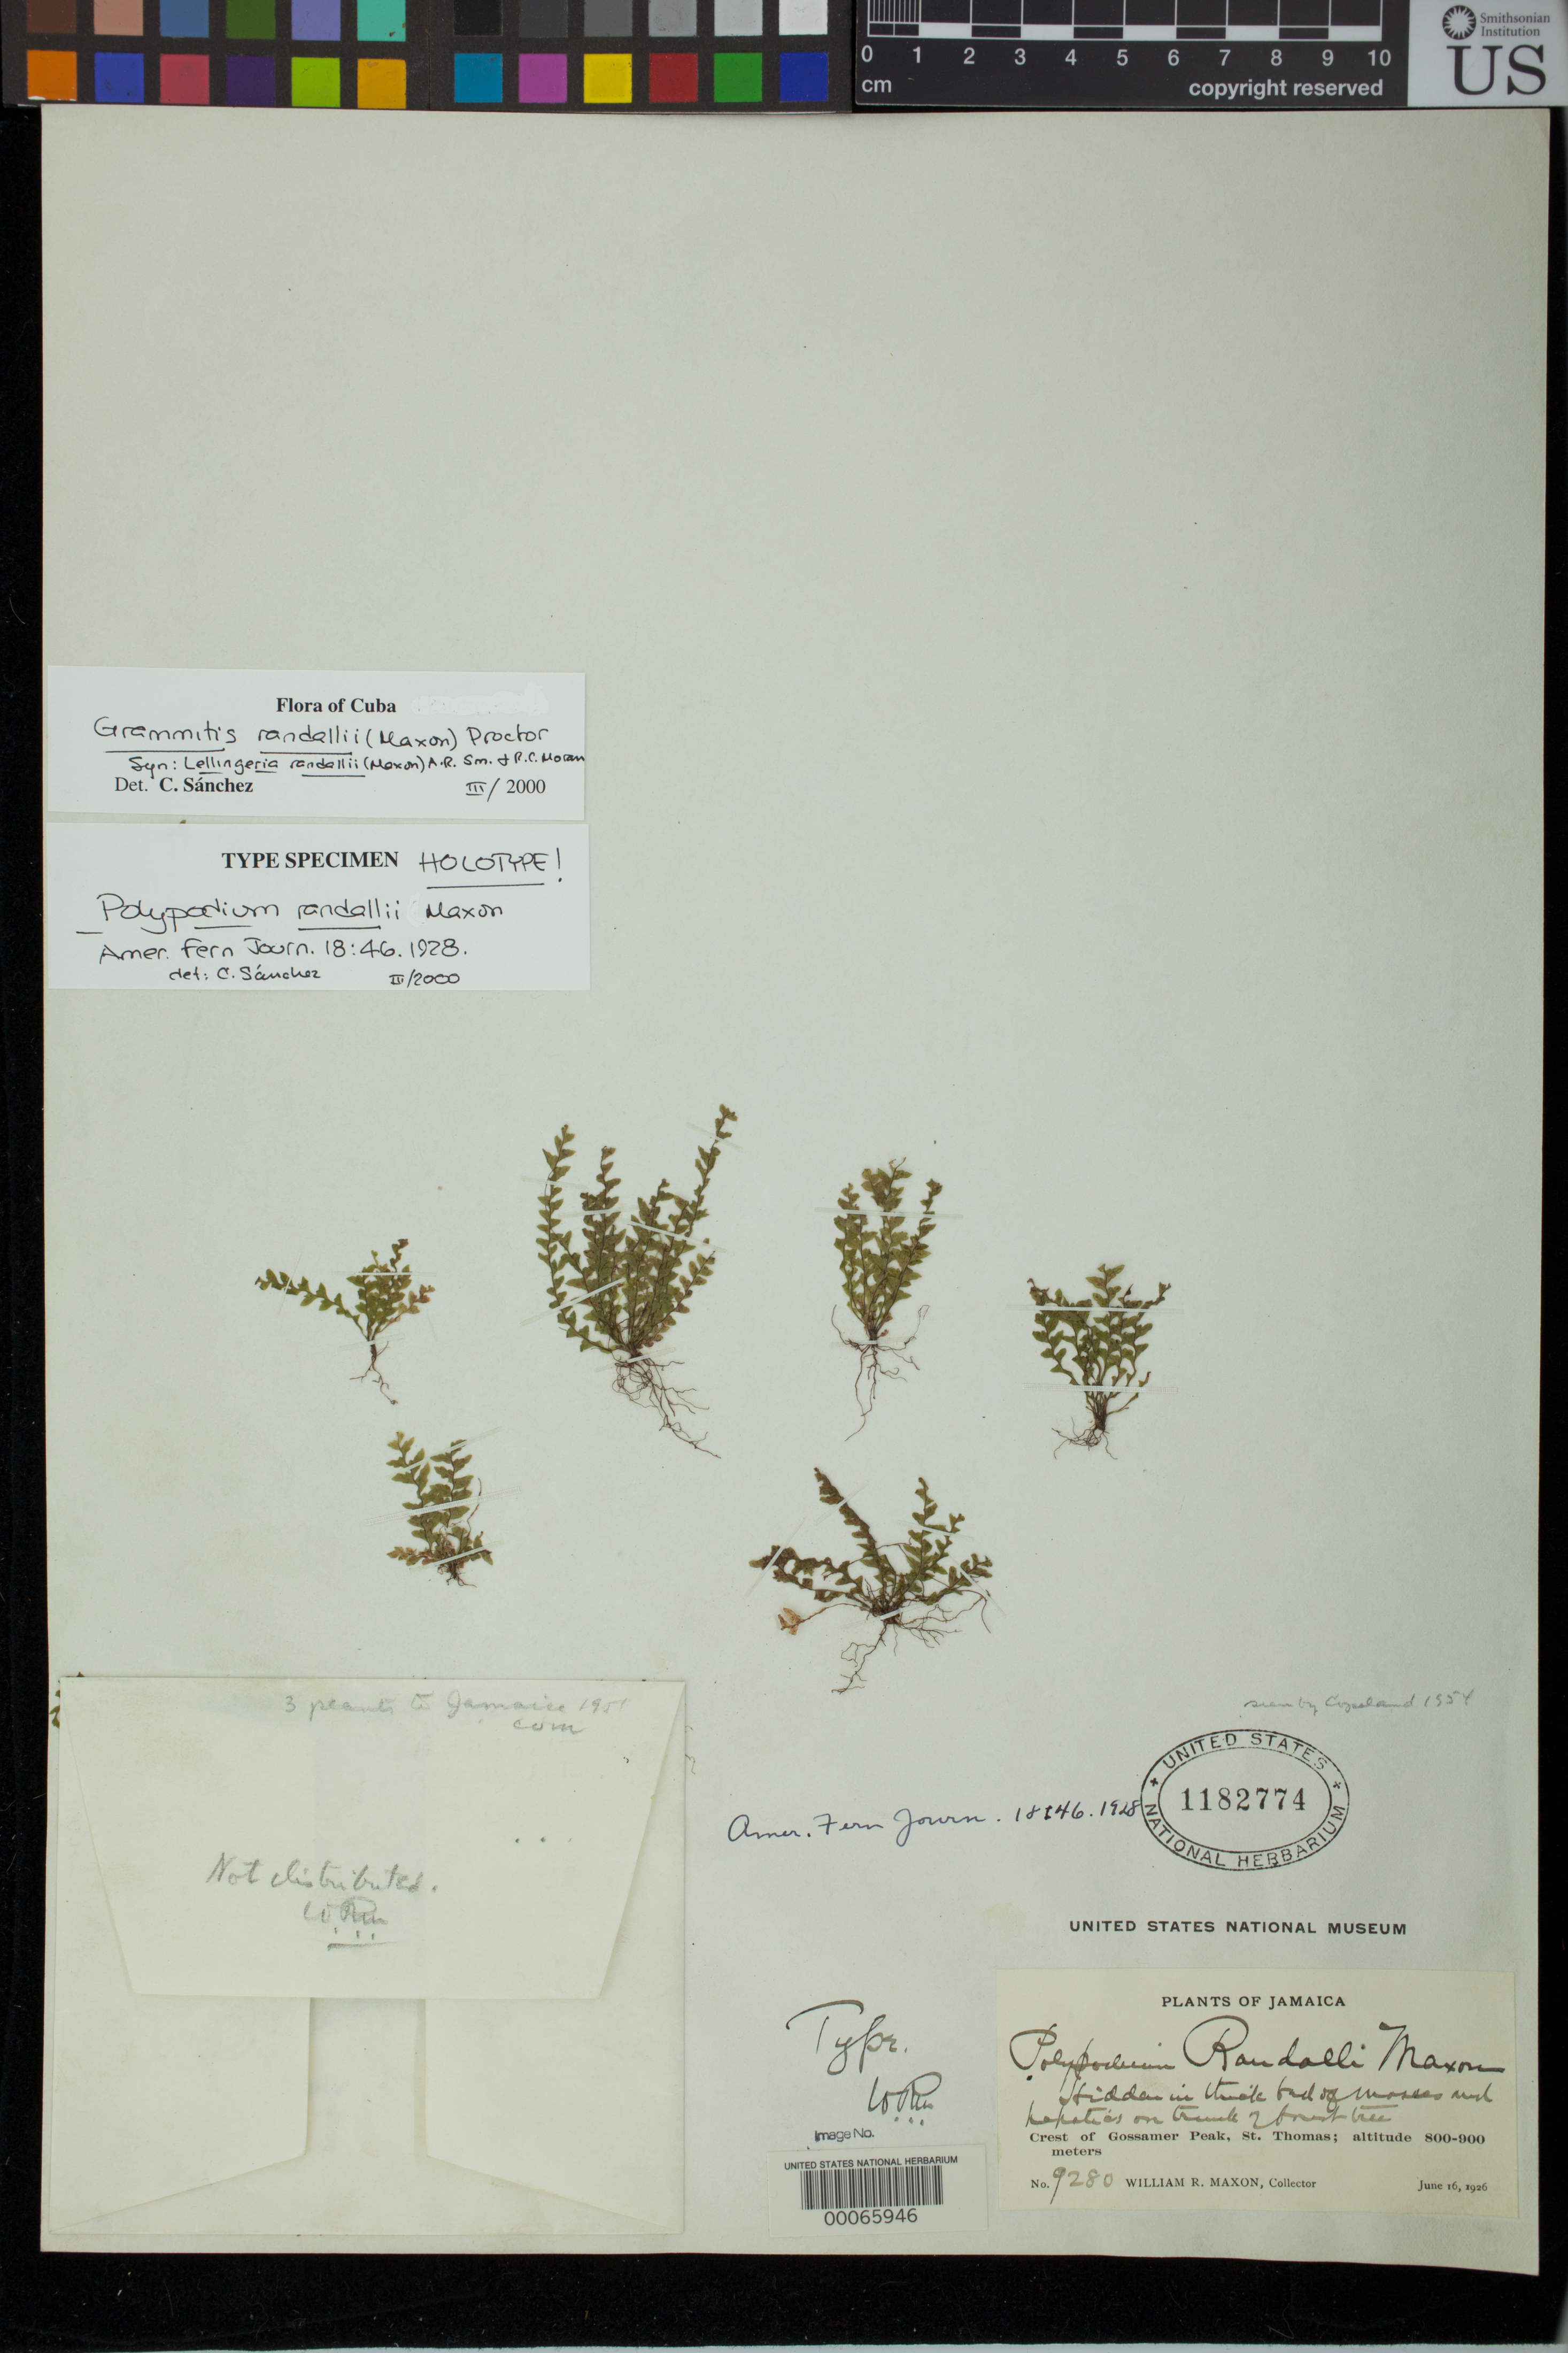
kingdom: Plantae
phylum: Tracheophyta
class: Polypodiopsida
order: Polypodiales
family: Polypodiaceae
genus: Polypodium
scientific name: Polypodium randallii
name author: Maxon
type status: Holotype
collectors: W. R. Maxon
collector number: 9280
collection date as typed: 16 Jun 1926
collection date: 1926-06-16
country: Jamaica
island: St. Thomas Island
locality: Crest of Gossomer Peak.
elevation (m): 800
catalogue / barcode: US 1182774